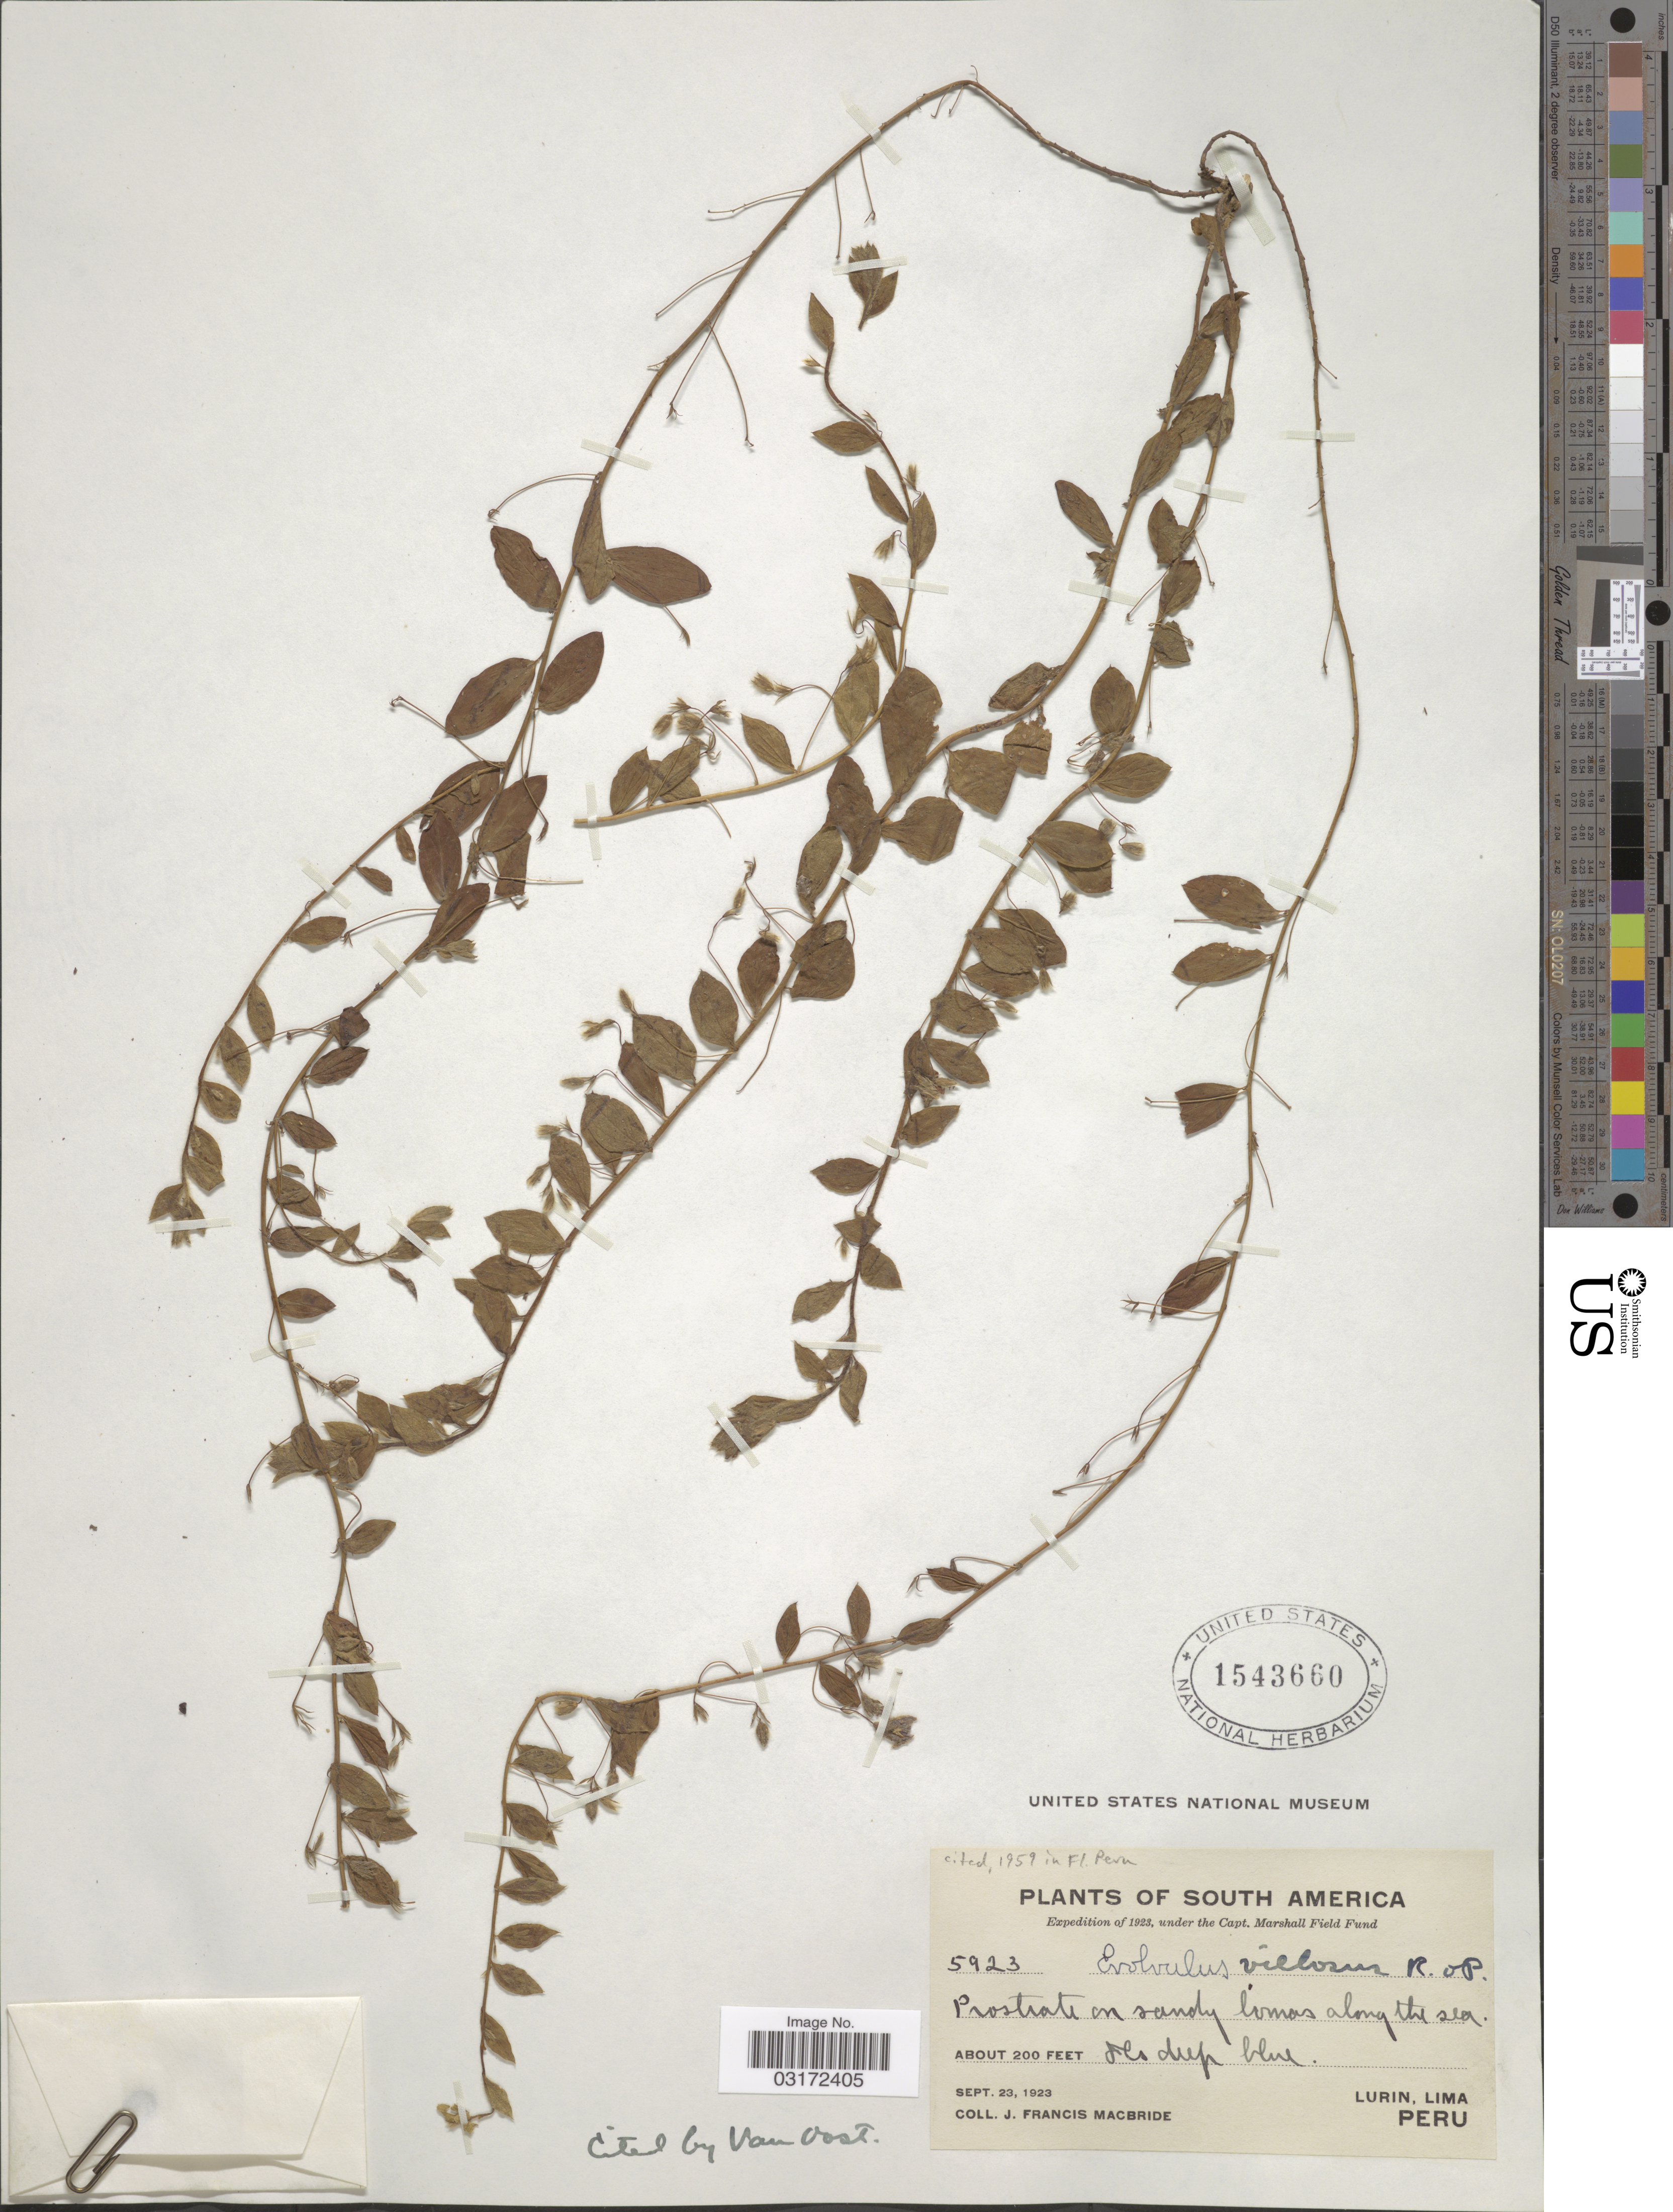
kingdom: Plantae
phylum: Tracheophyta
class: Magnoliopsida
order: Solanales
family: Convolvulaceae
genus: Evolvulus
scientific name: Evolvulus villosus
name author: Ruiz & Pav.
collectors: J. F. Macbride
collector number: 5923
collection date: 1923-09-23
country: Peru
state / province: Lima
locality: Lurin, Lima.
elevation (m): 61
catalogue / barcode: US 1543660